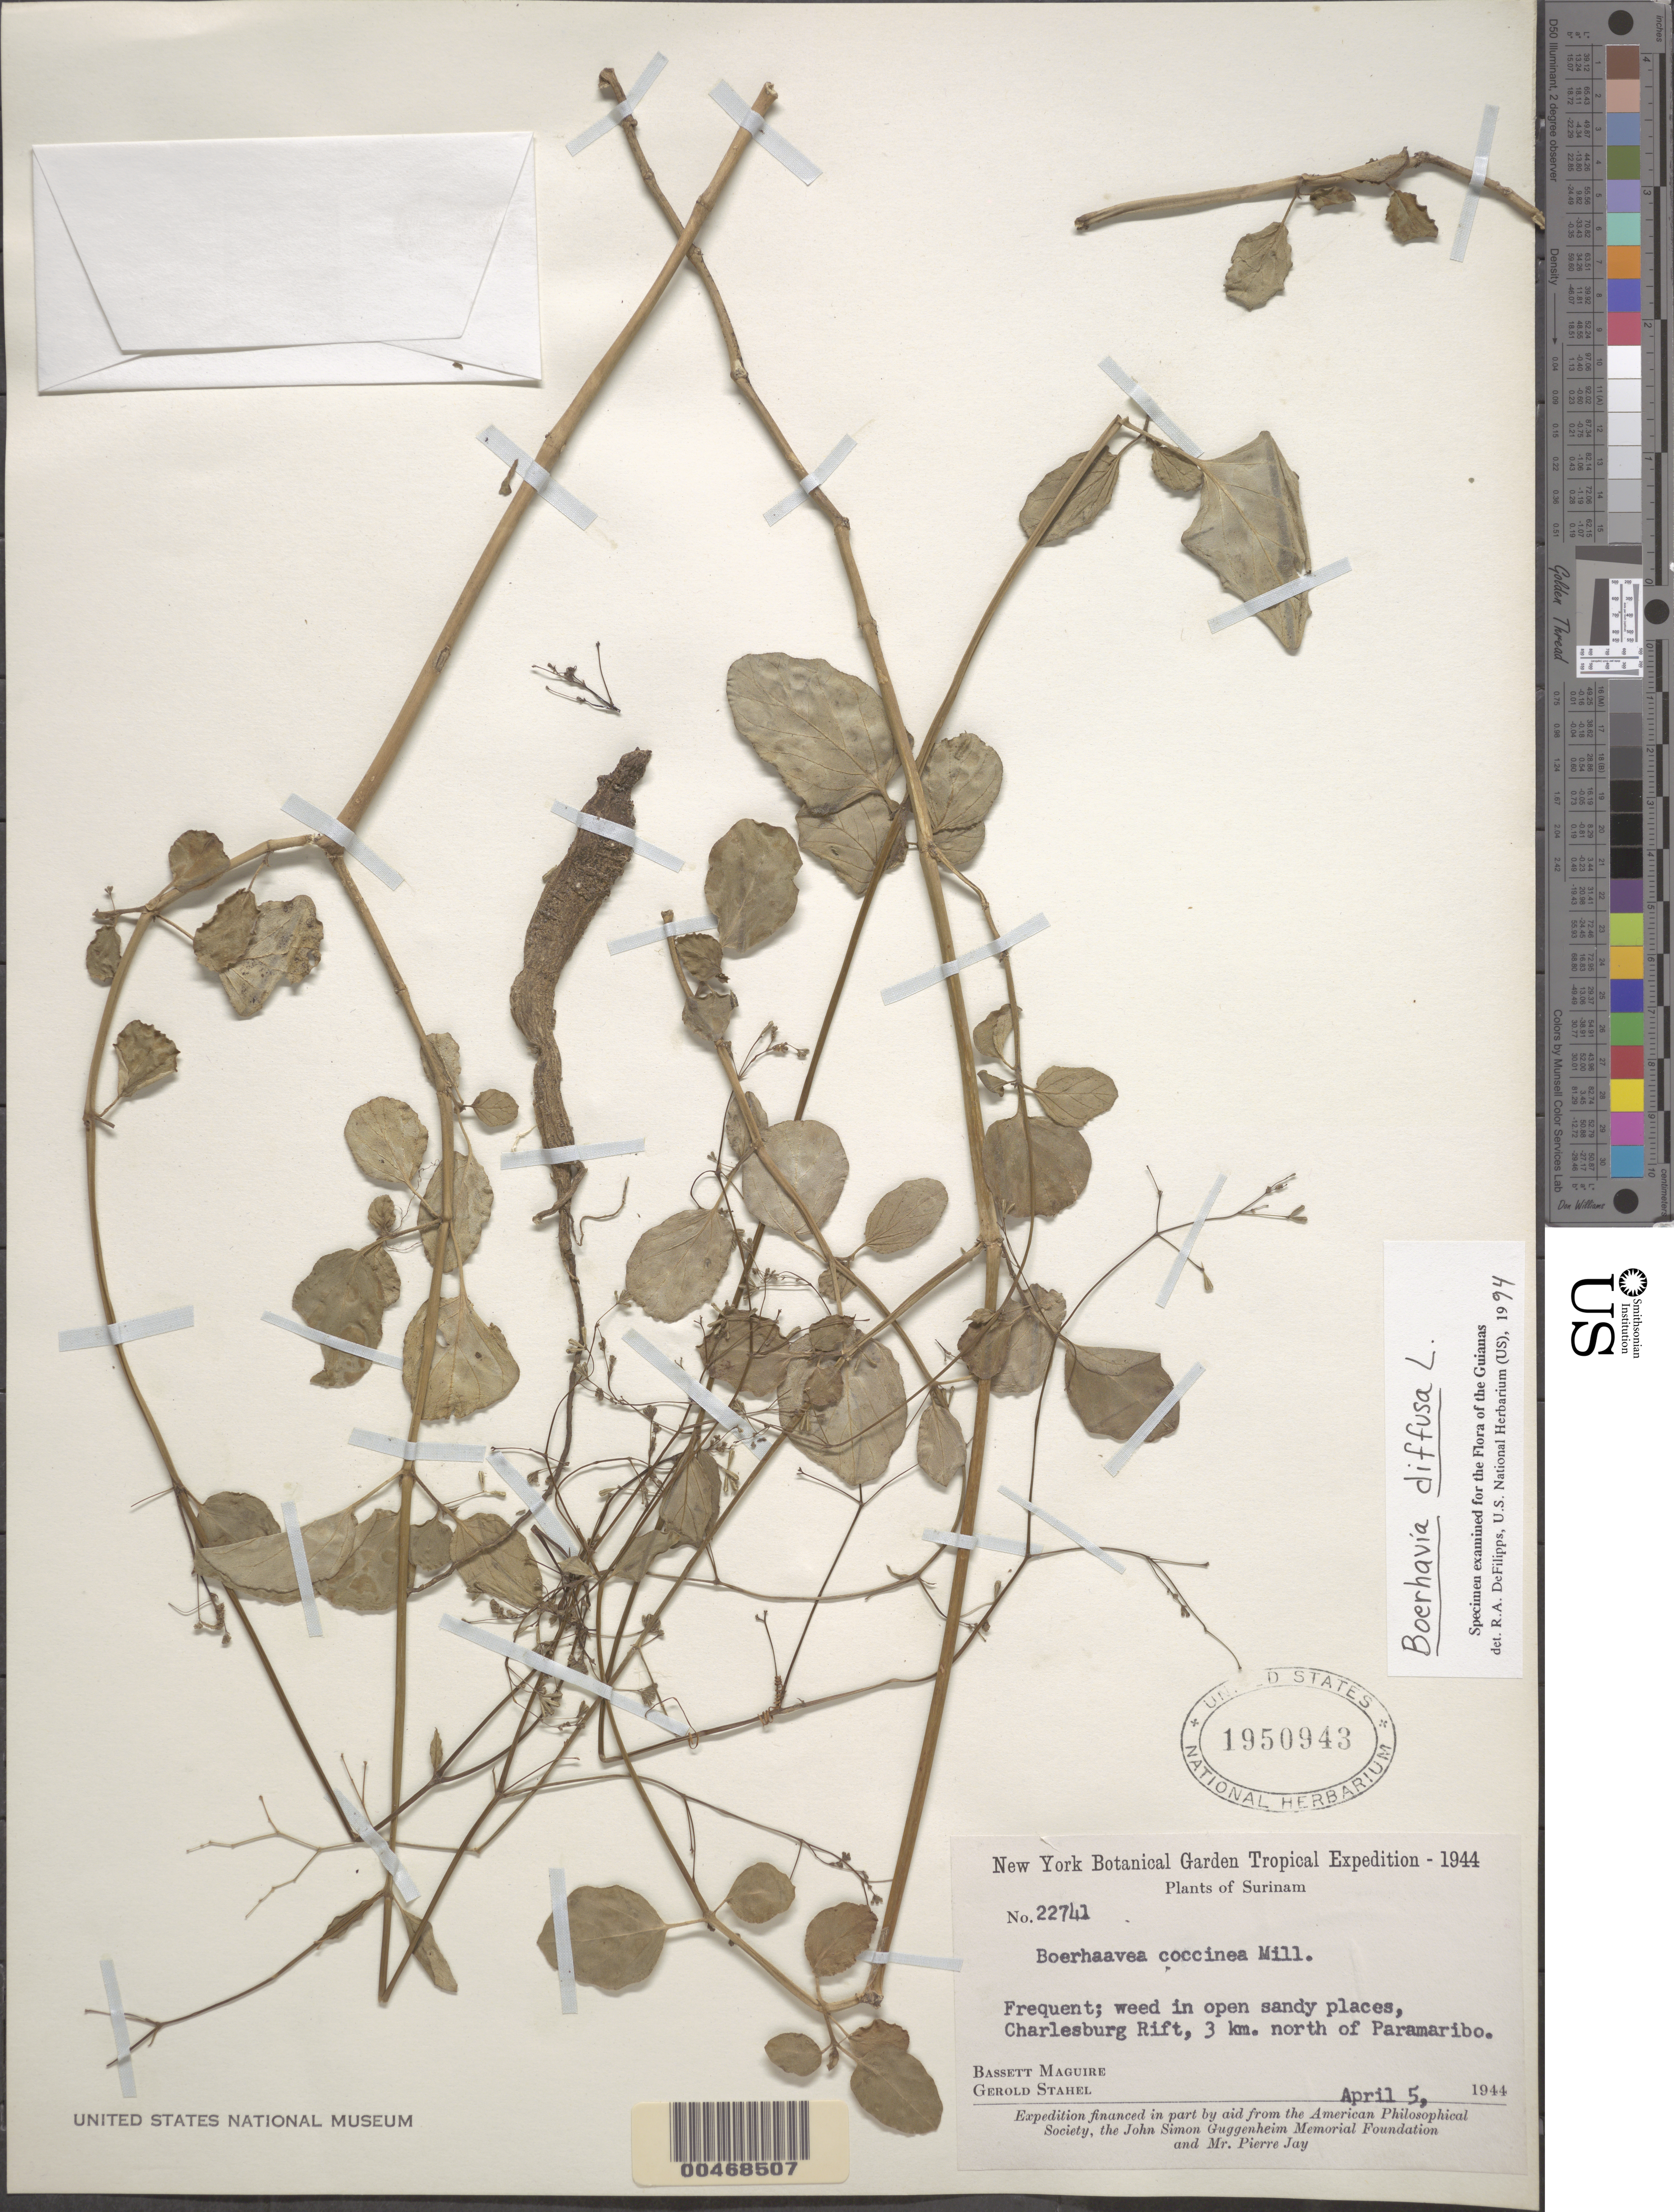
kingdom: Plantae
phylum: Tracheophyta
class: Magnoliopsida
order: Caryophyllales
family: Nyctaginaceae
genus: Boerhavia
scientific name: Boerhavia diffusa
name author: L.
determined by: DeFilipps, R. A.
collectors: B. Maguire & G. Stahel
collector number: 22741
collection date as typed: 05 Apr 1944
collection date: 1944-04-05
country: Suriname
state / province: Paramaribo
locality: Charlesburg Rift, 3 km north of Paramaribo.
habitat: Open sandy areas.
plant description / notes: U, NY, US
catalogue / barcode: US 1950943